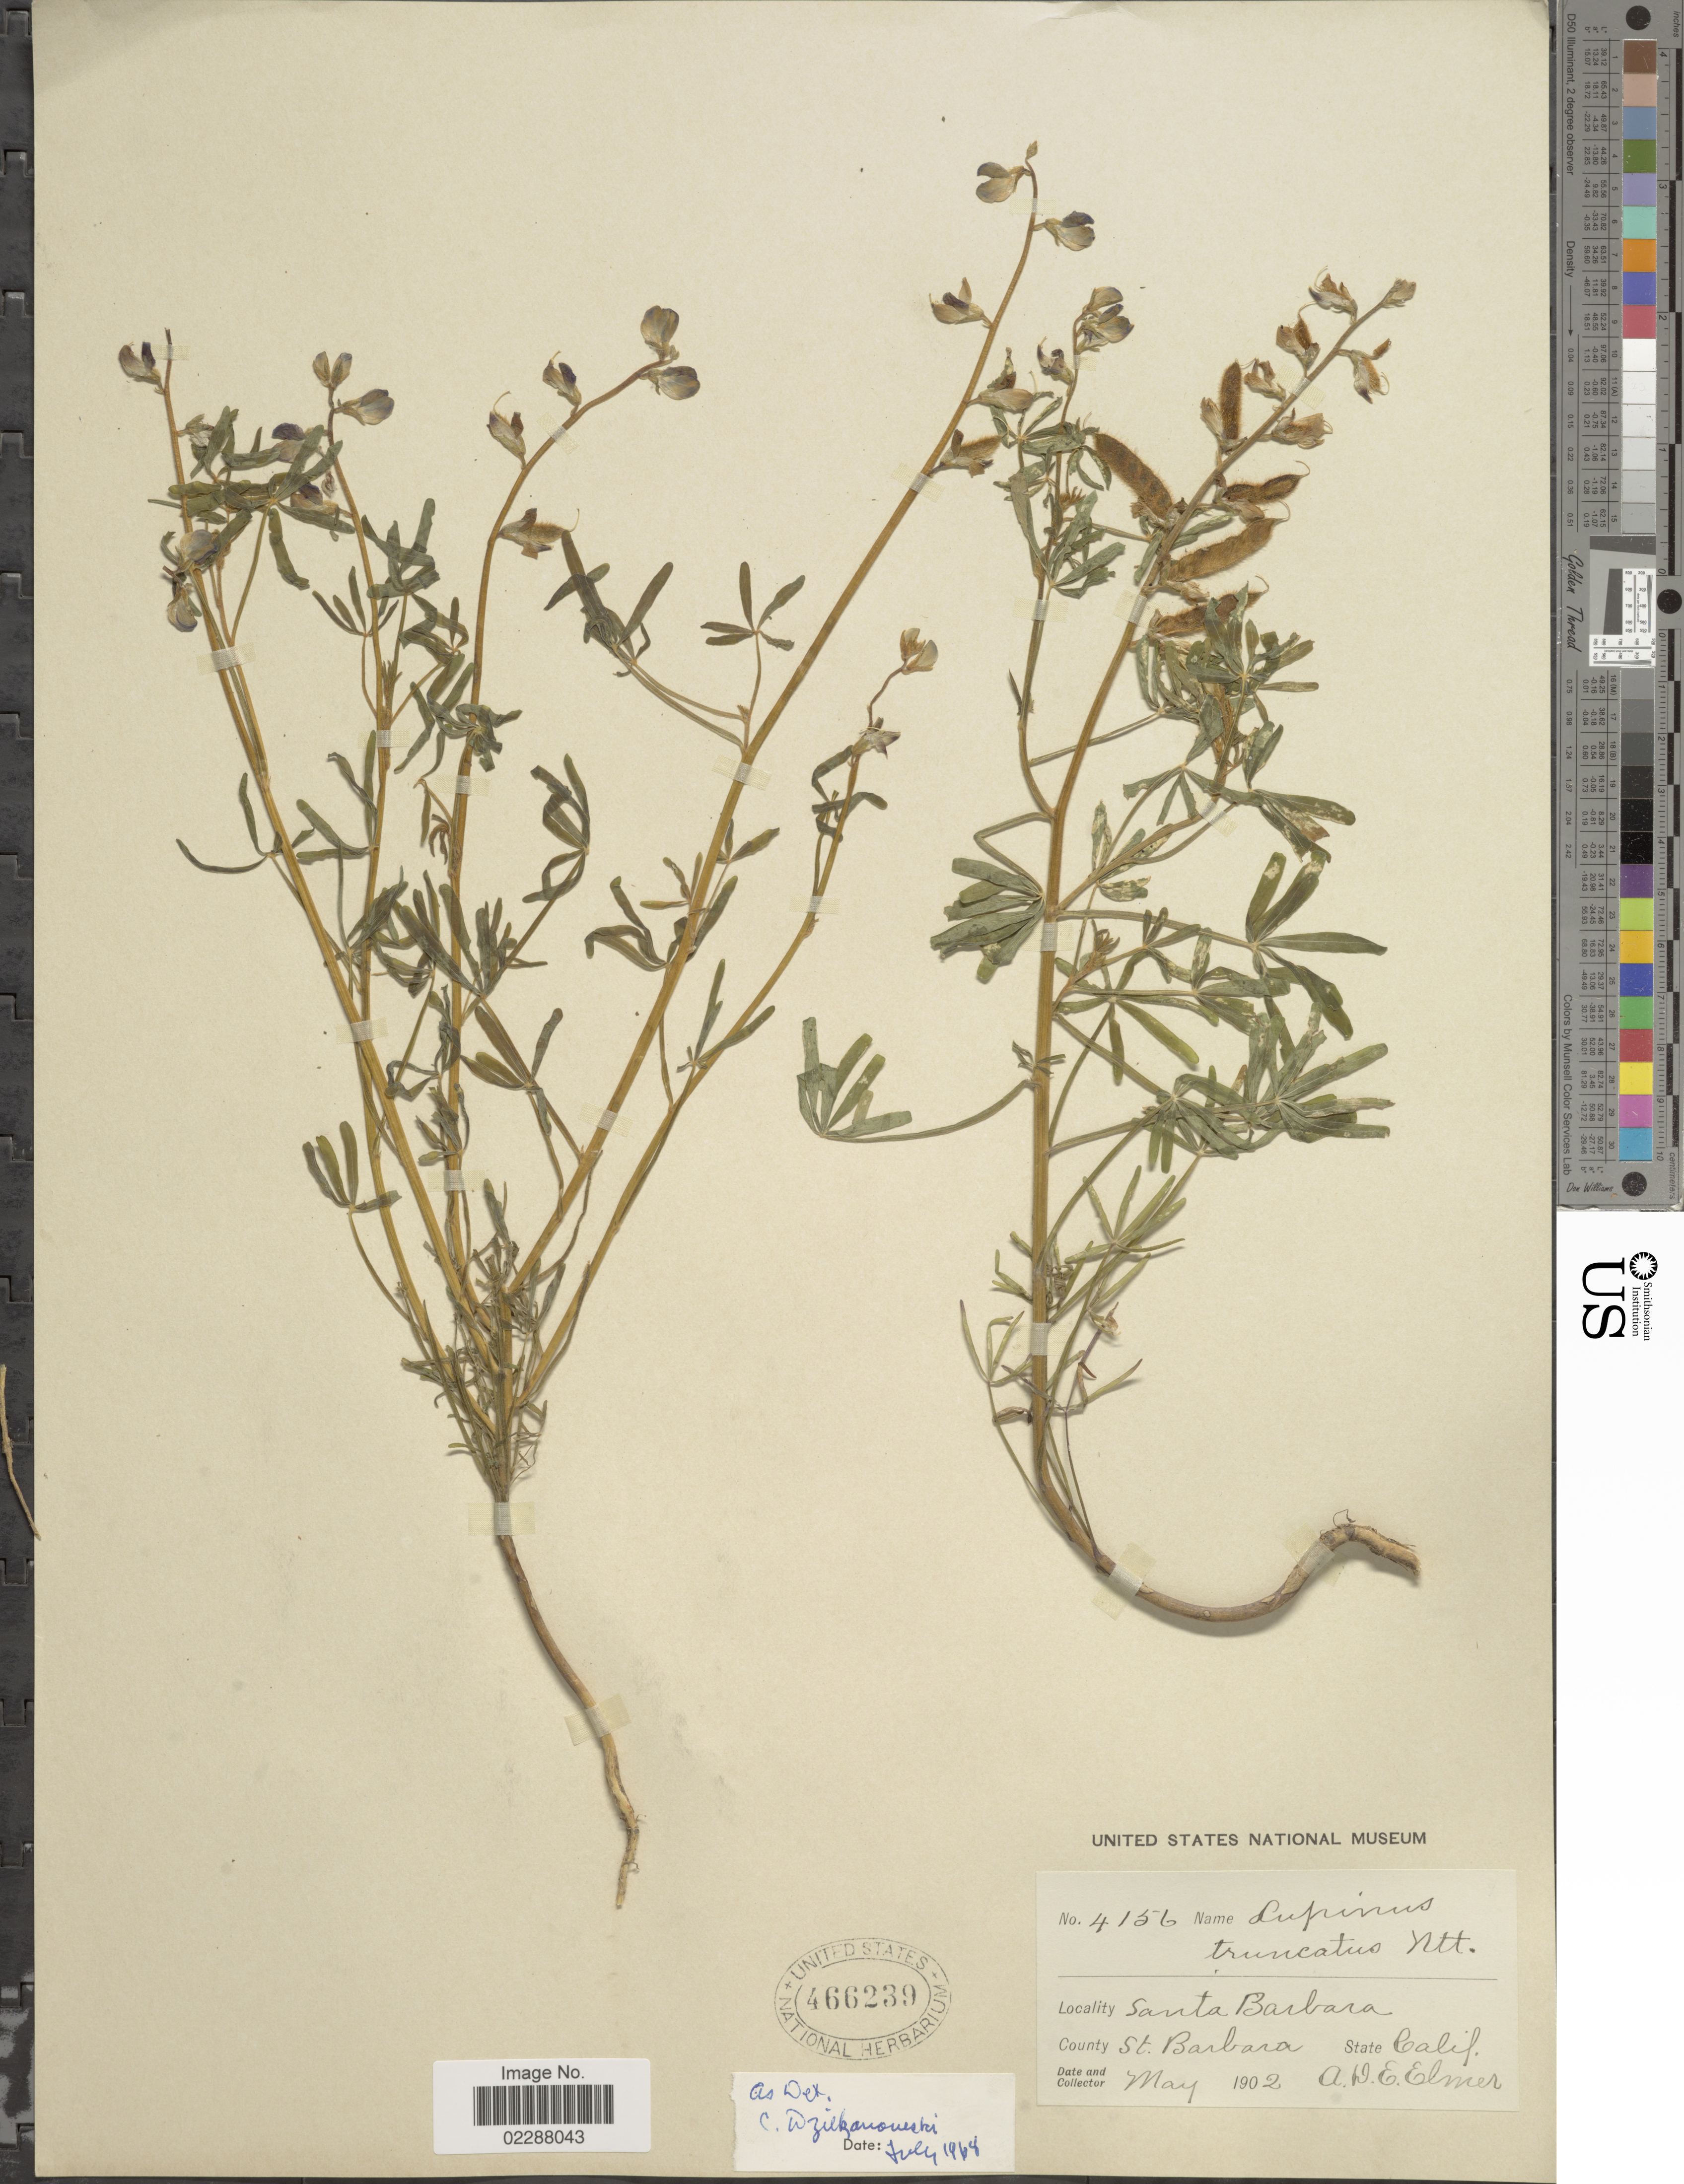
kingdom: Plantae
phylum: Tracheophyta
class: Magnoliopsida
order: Fabales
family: Fabaceae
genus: Lupinus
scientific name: Lupinus truncatus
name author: Nutt. ex Hook. & Arn.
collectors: A. D. E. Elmer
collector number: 4156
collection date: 1902-05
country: United States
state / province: California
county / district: Santa Barbara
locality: Santa Barbara, County St. Barbara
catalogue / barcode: US 466239